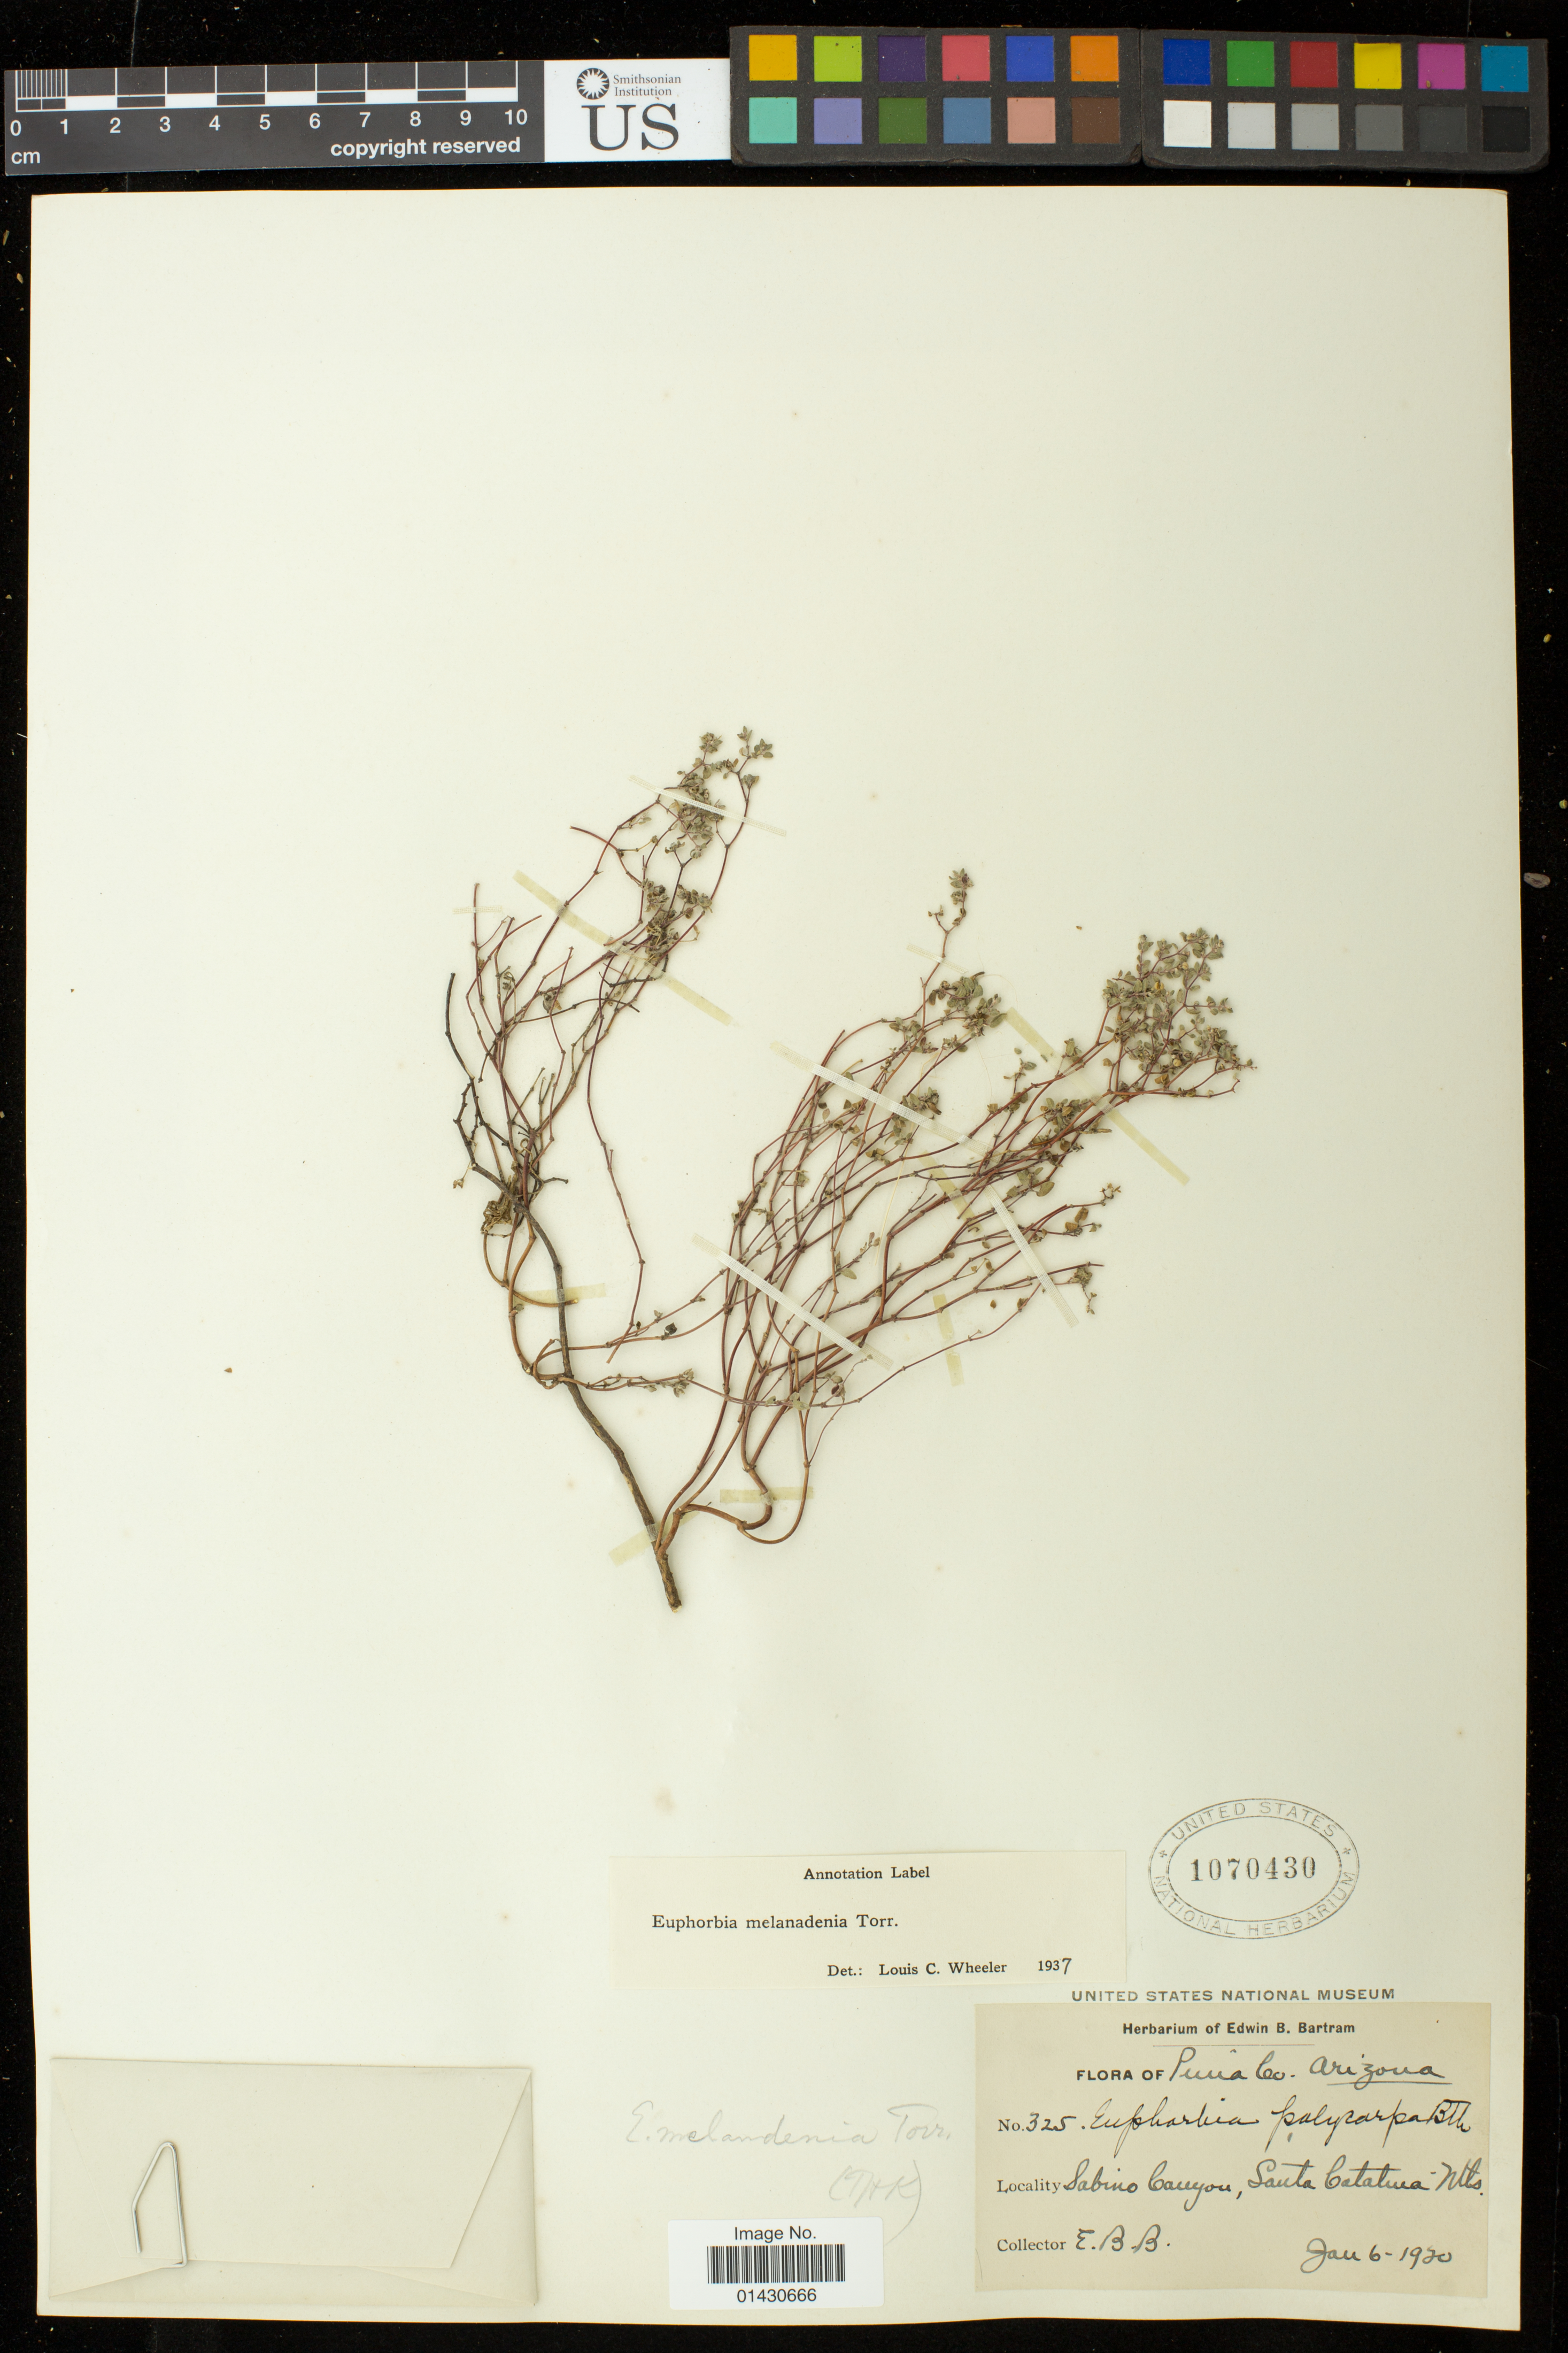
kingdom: Plantae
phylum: Tracheophyta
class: Magnoliopsida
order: Malpighiales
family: Euphorbiaceae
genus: Euphorbia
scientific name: Euphorbia melanadenia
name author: Torr.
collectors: E. B. Bartram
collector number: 325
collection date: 1920-01-06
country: United States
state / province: Arizona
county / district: Pima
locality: Sabino Canyon, santa Catalina Mts.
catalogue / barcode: US 1070430